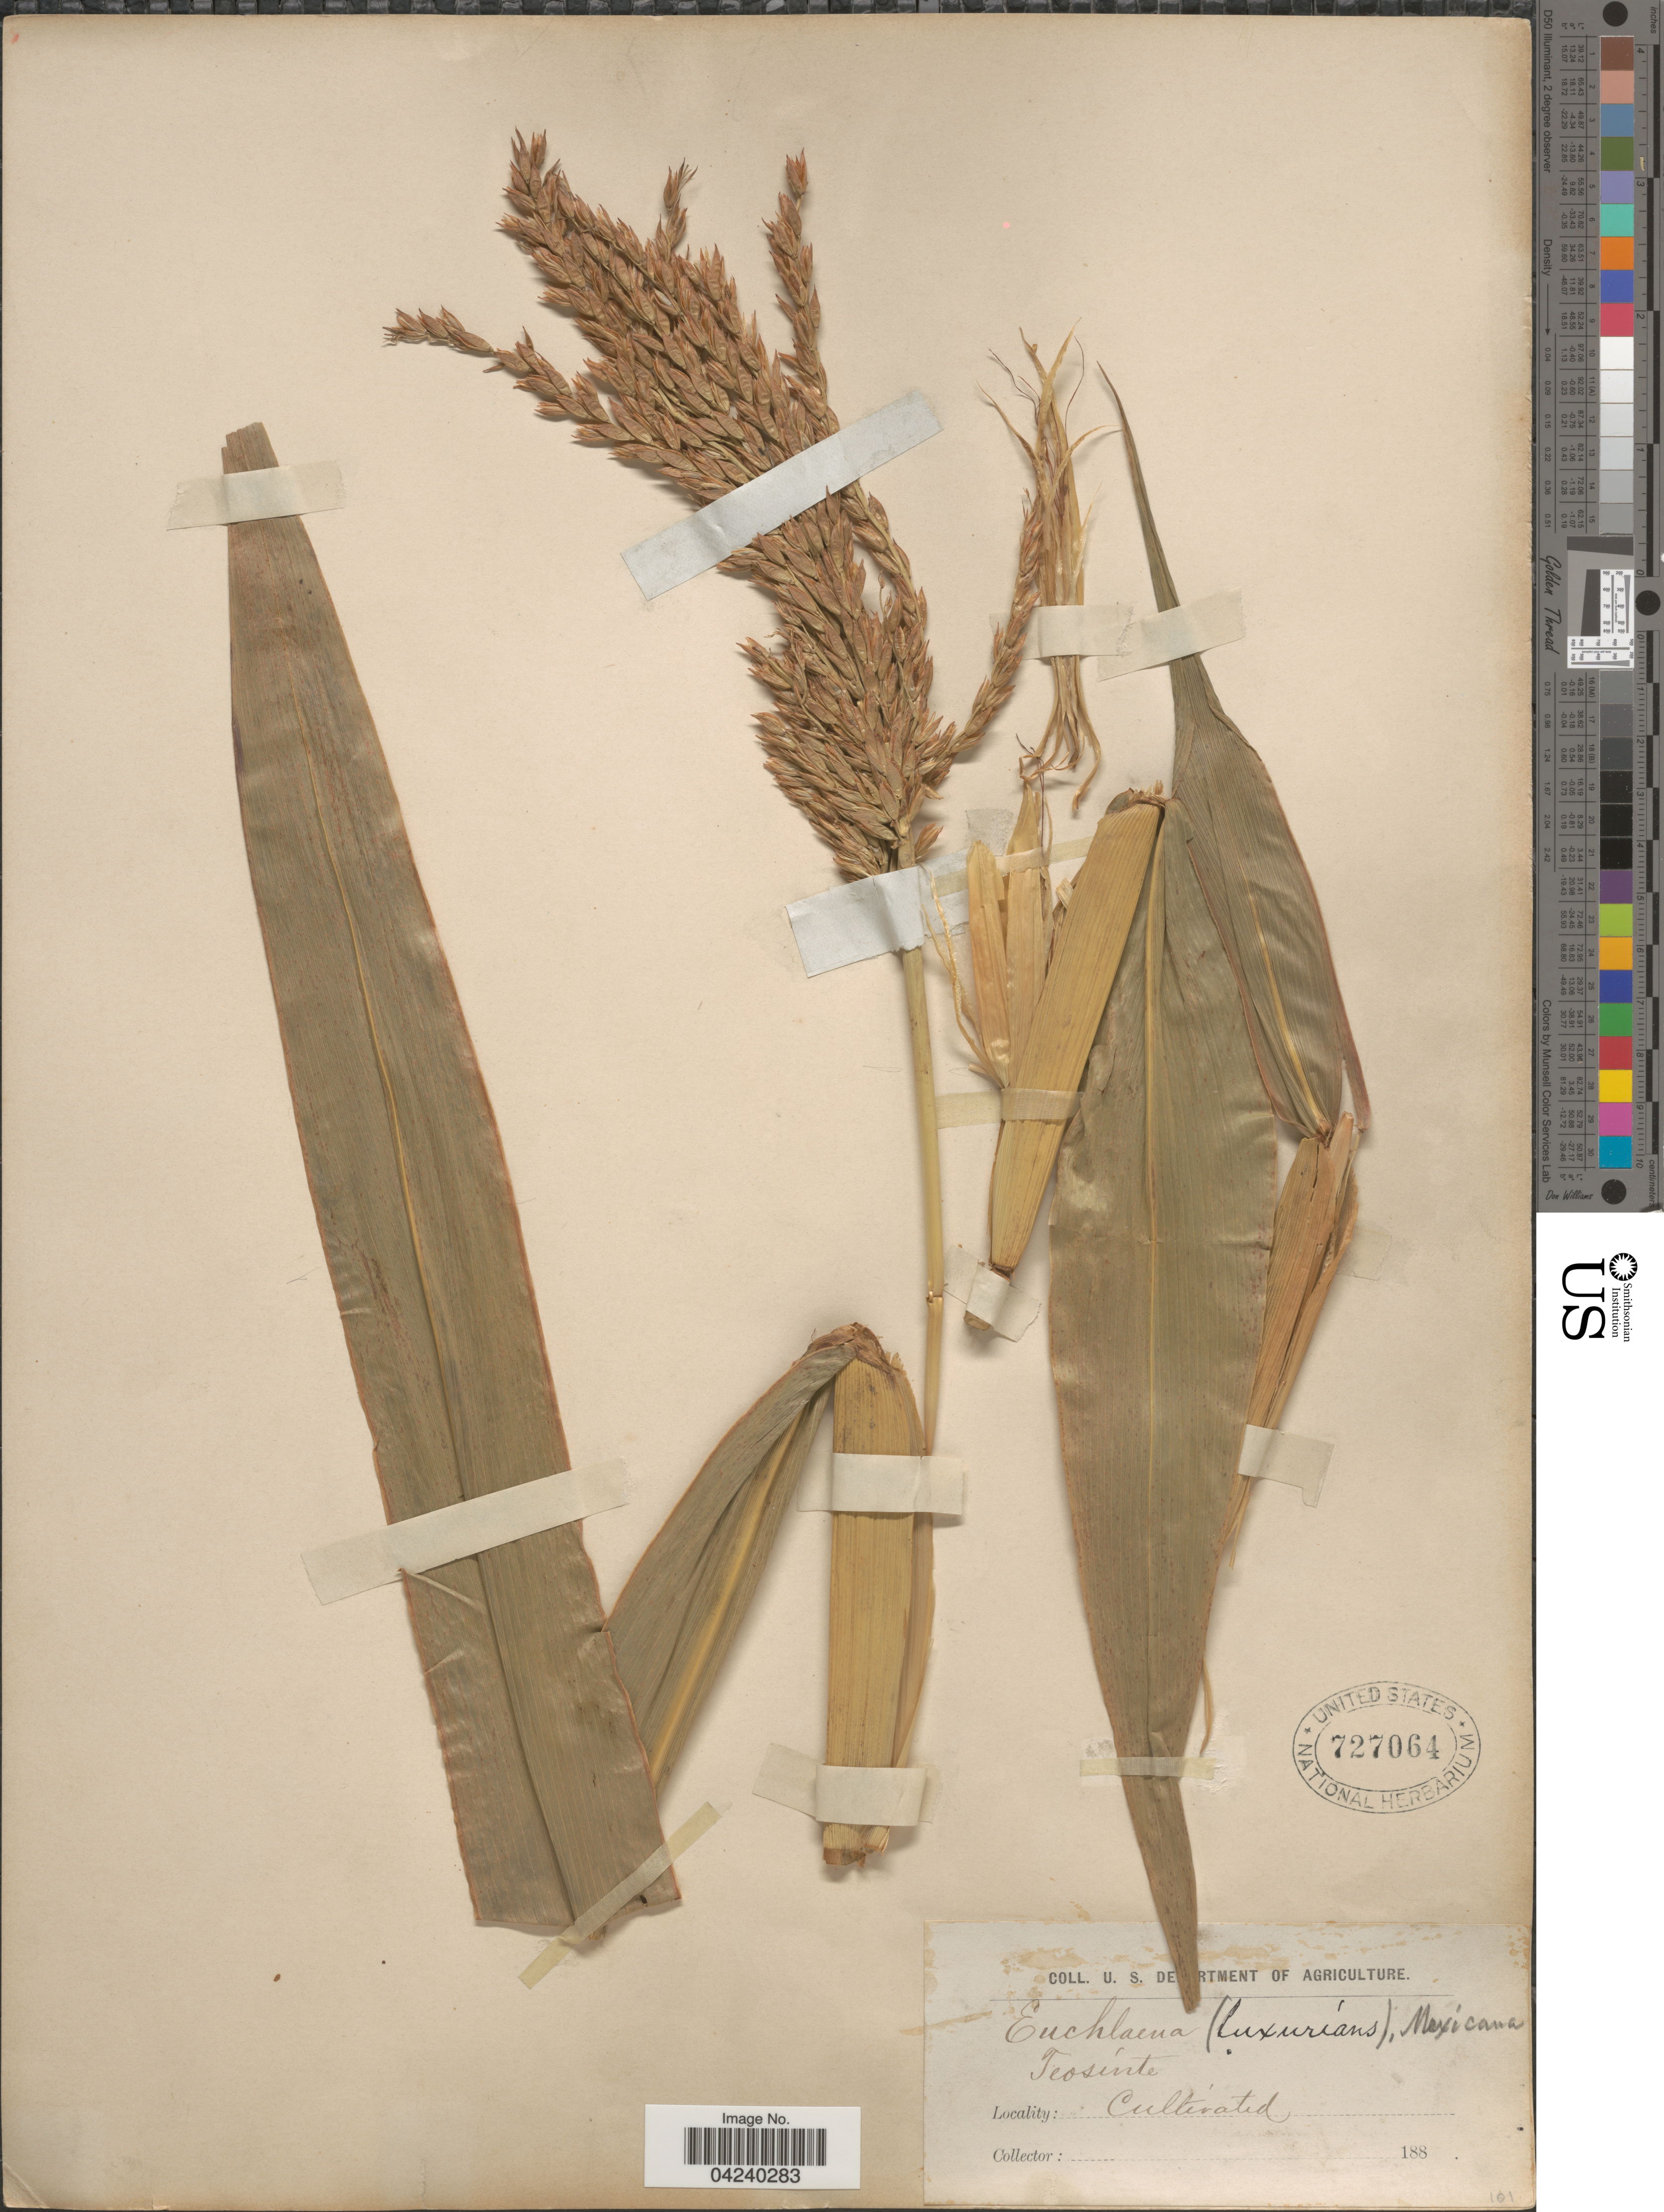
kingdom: Plantae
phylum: Tracheophyta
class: Liliopsida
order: Poales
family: Poaceae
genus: Zea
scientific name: Zea mays subsp. mexicana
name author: (Schrad.) Iltis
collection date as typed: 188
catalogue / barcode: US 727064